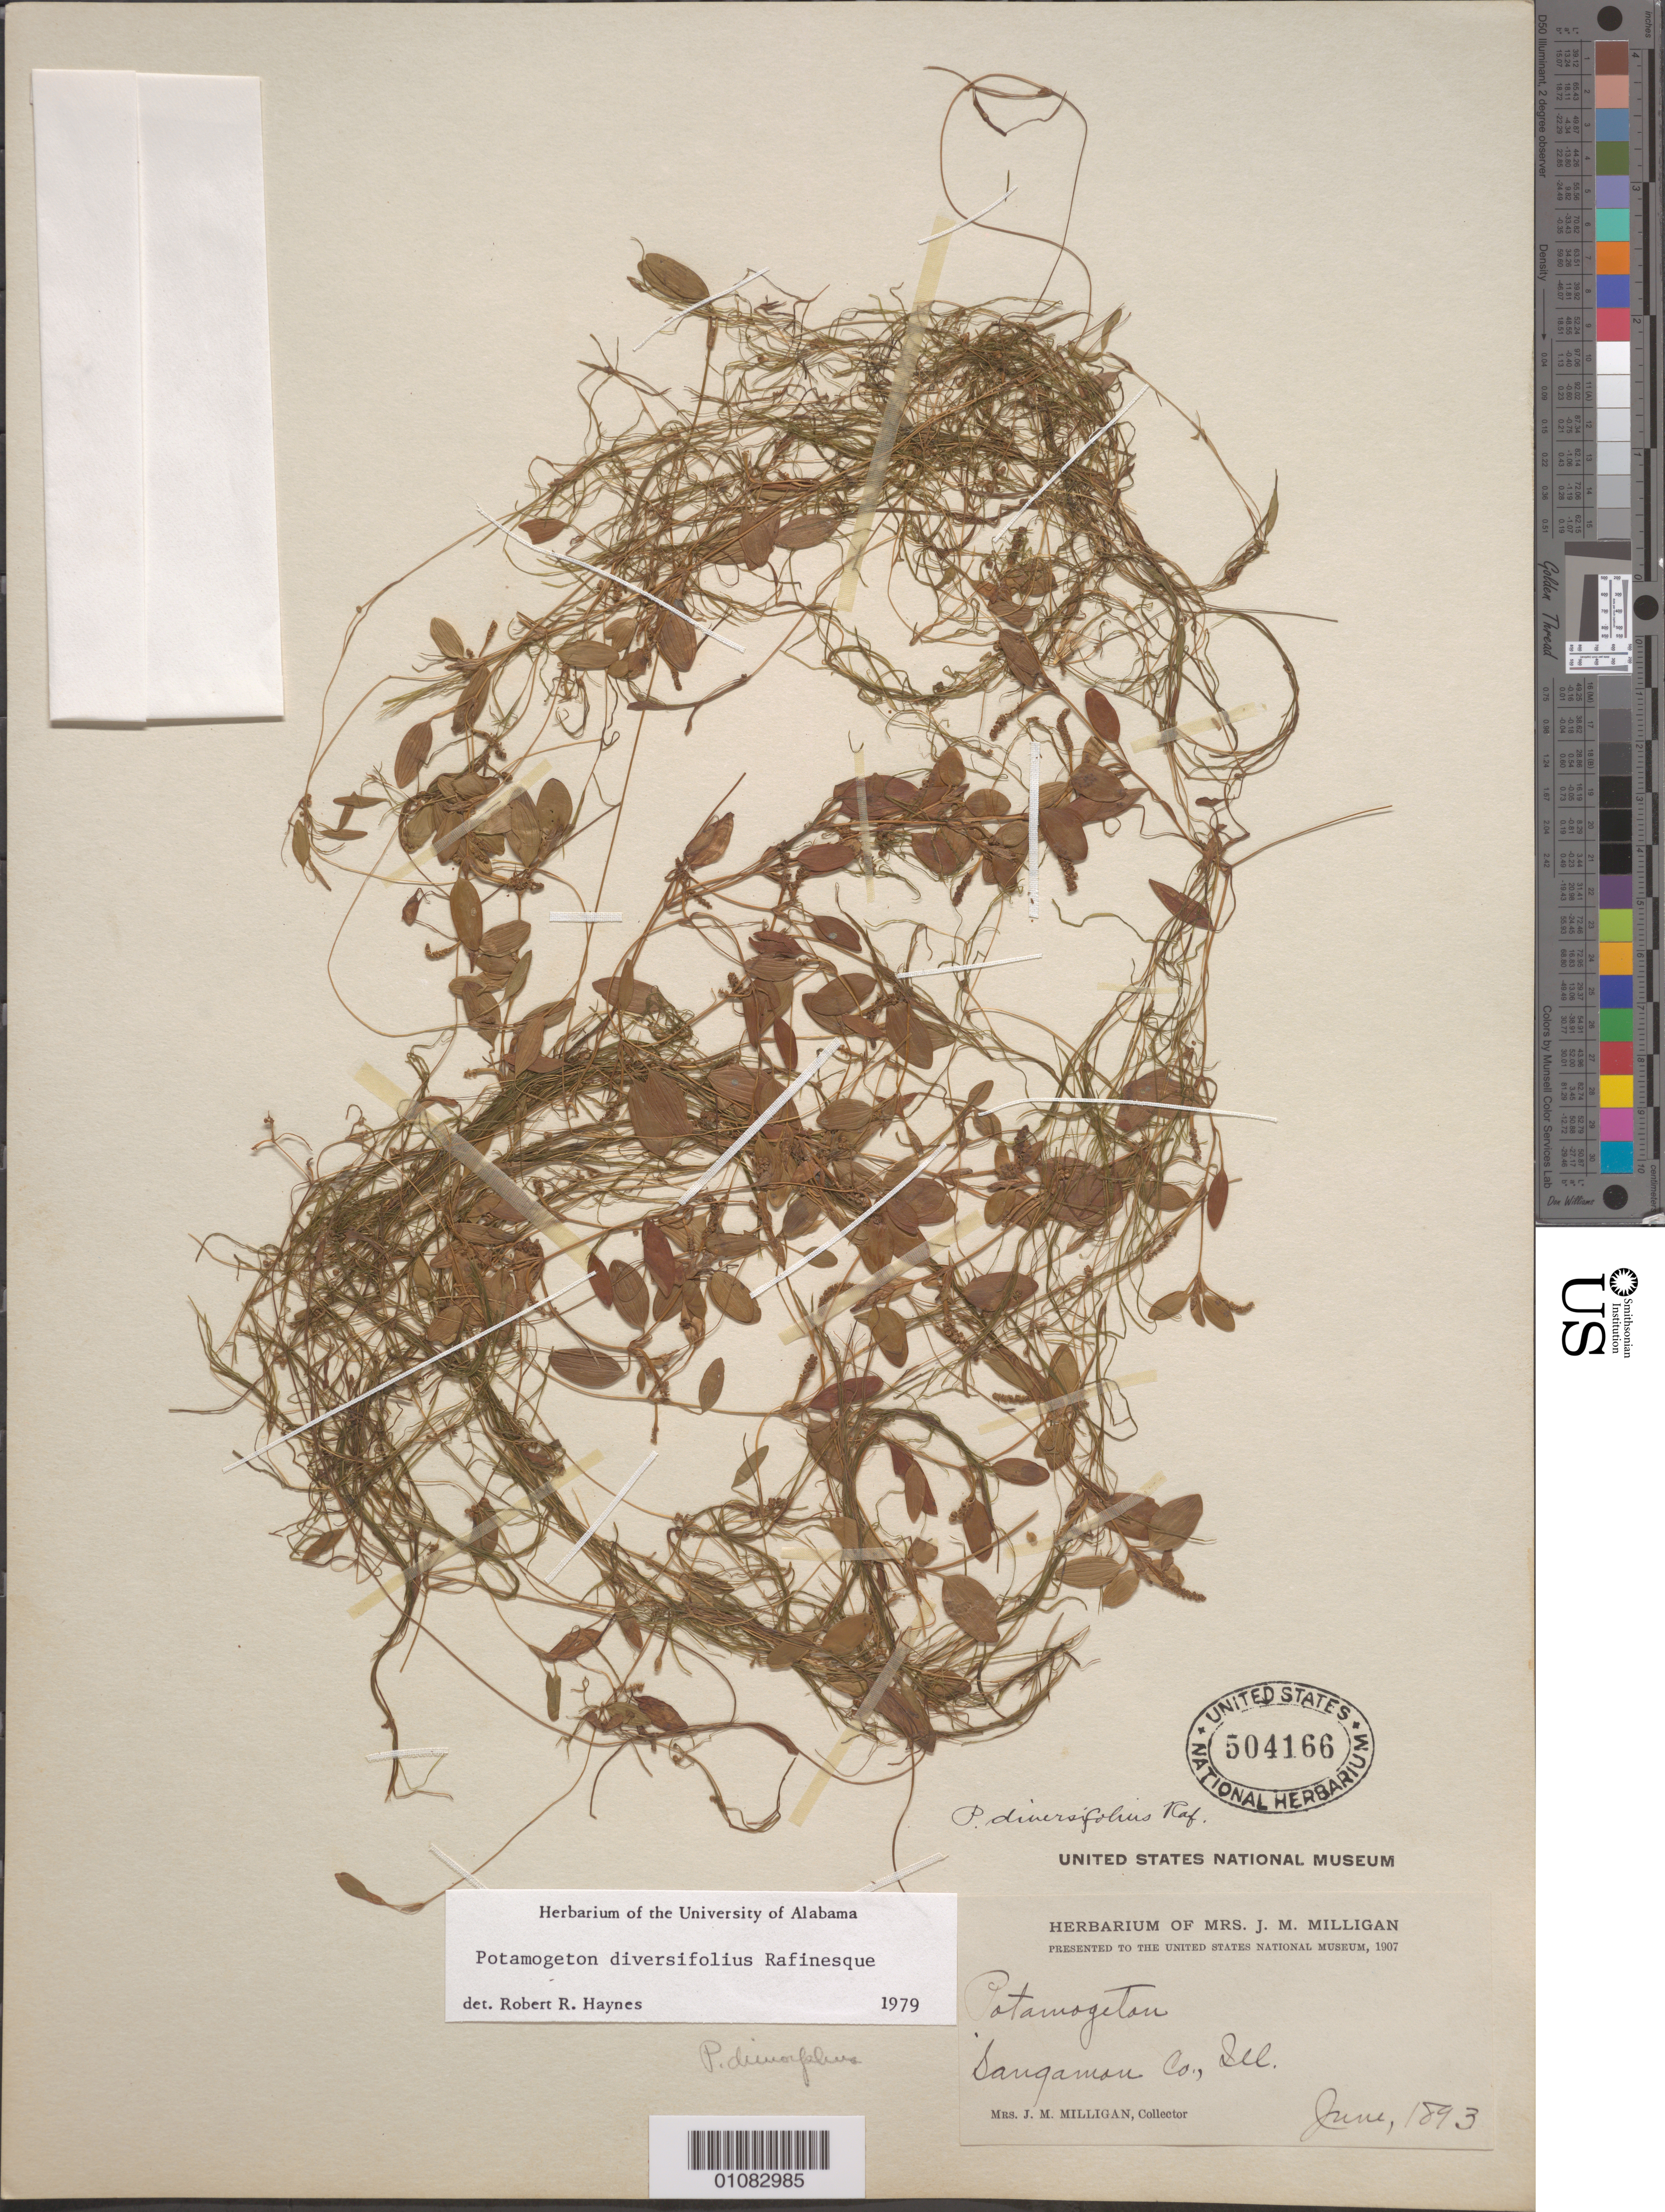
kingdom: Plantae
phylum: Tracheophyta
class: Liliopsida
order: Alismatales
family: Potamogetonaceae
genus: Potamogeton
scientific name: Potamogeton diversifolius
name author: Raf.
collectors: J. M. Milligan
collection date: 1893-06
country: United States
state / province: Illinois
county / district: Sangamon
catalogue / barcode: US 504166